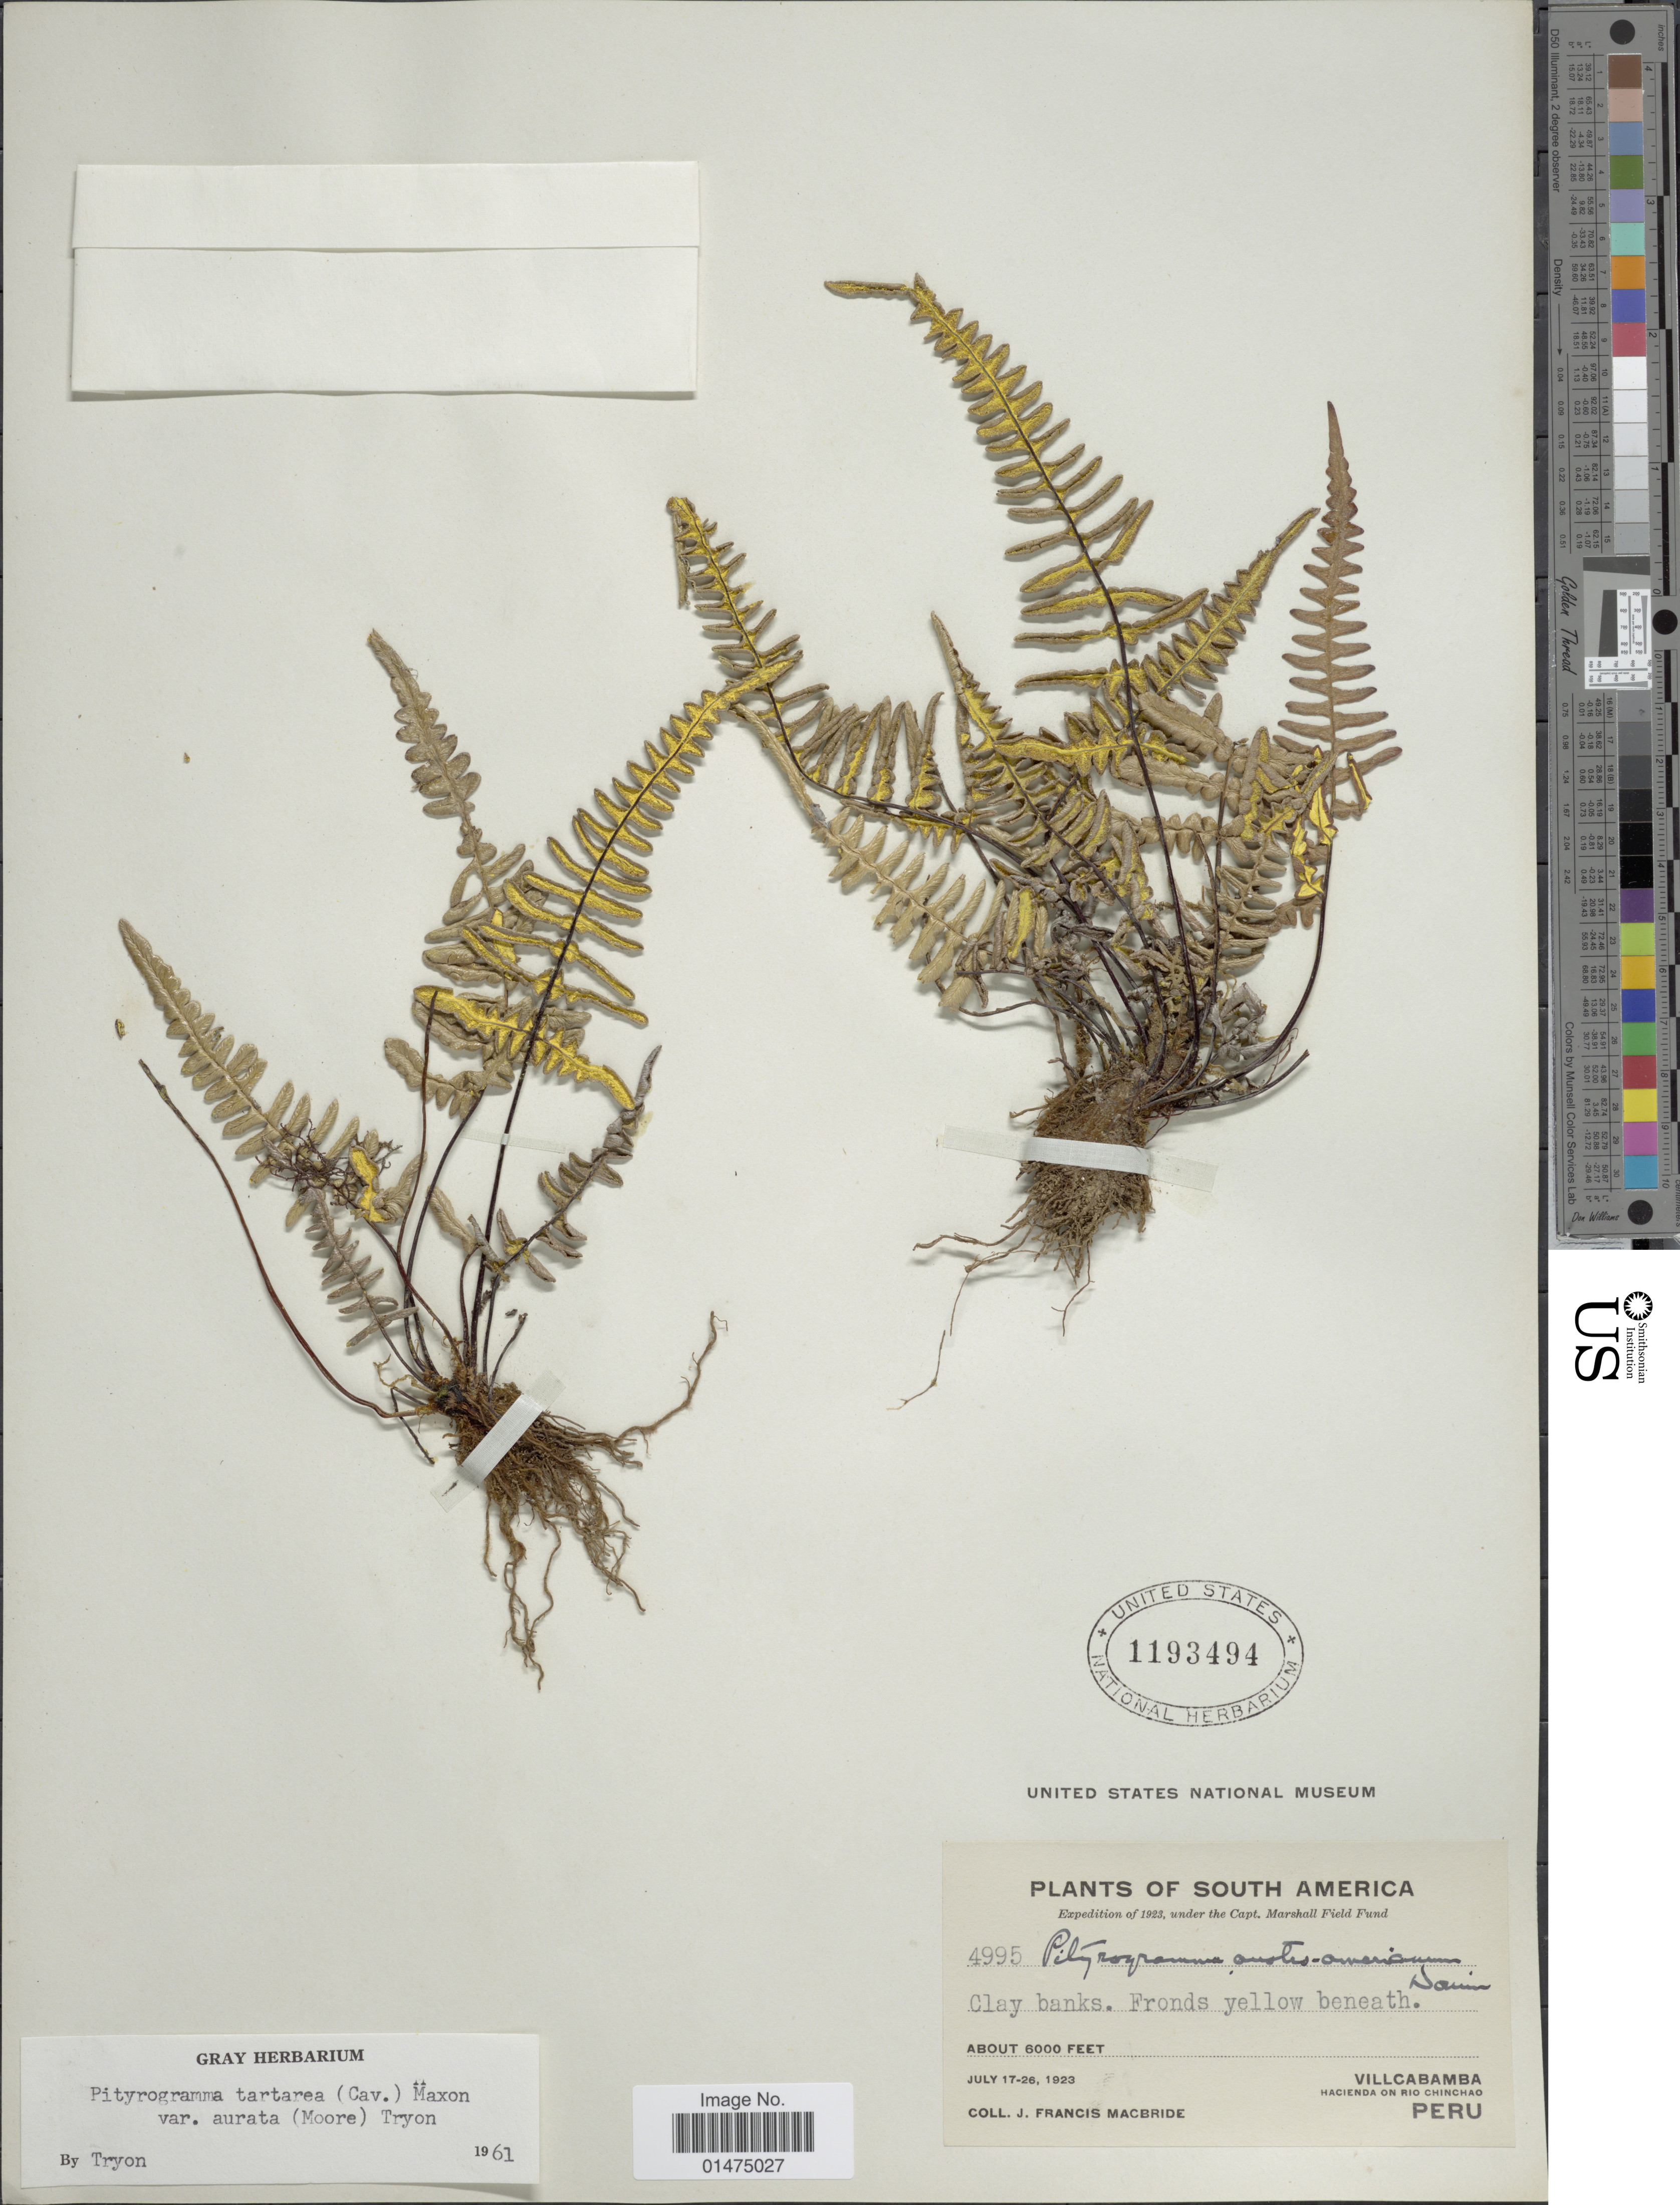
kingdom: Plantae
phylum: Tracheophyta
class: Polypodiopsida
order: Polypodiales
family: Pteridaceae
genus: Pityrogramma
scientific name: Pityrogramma ebenea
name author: (L.) Proctor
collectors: J. F. Macbride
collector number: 4995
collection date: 1923-07-17/1923-07-26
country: Peru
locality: South America, Villcabamba, Hacienda on rio Chinchao.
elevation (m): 1829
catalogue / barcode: US 1193494